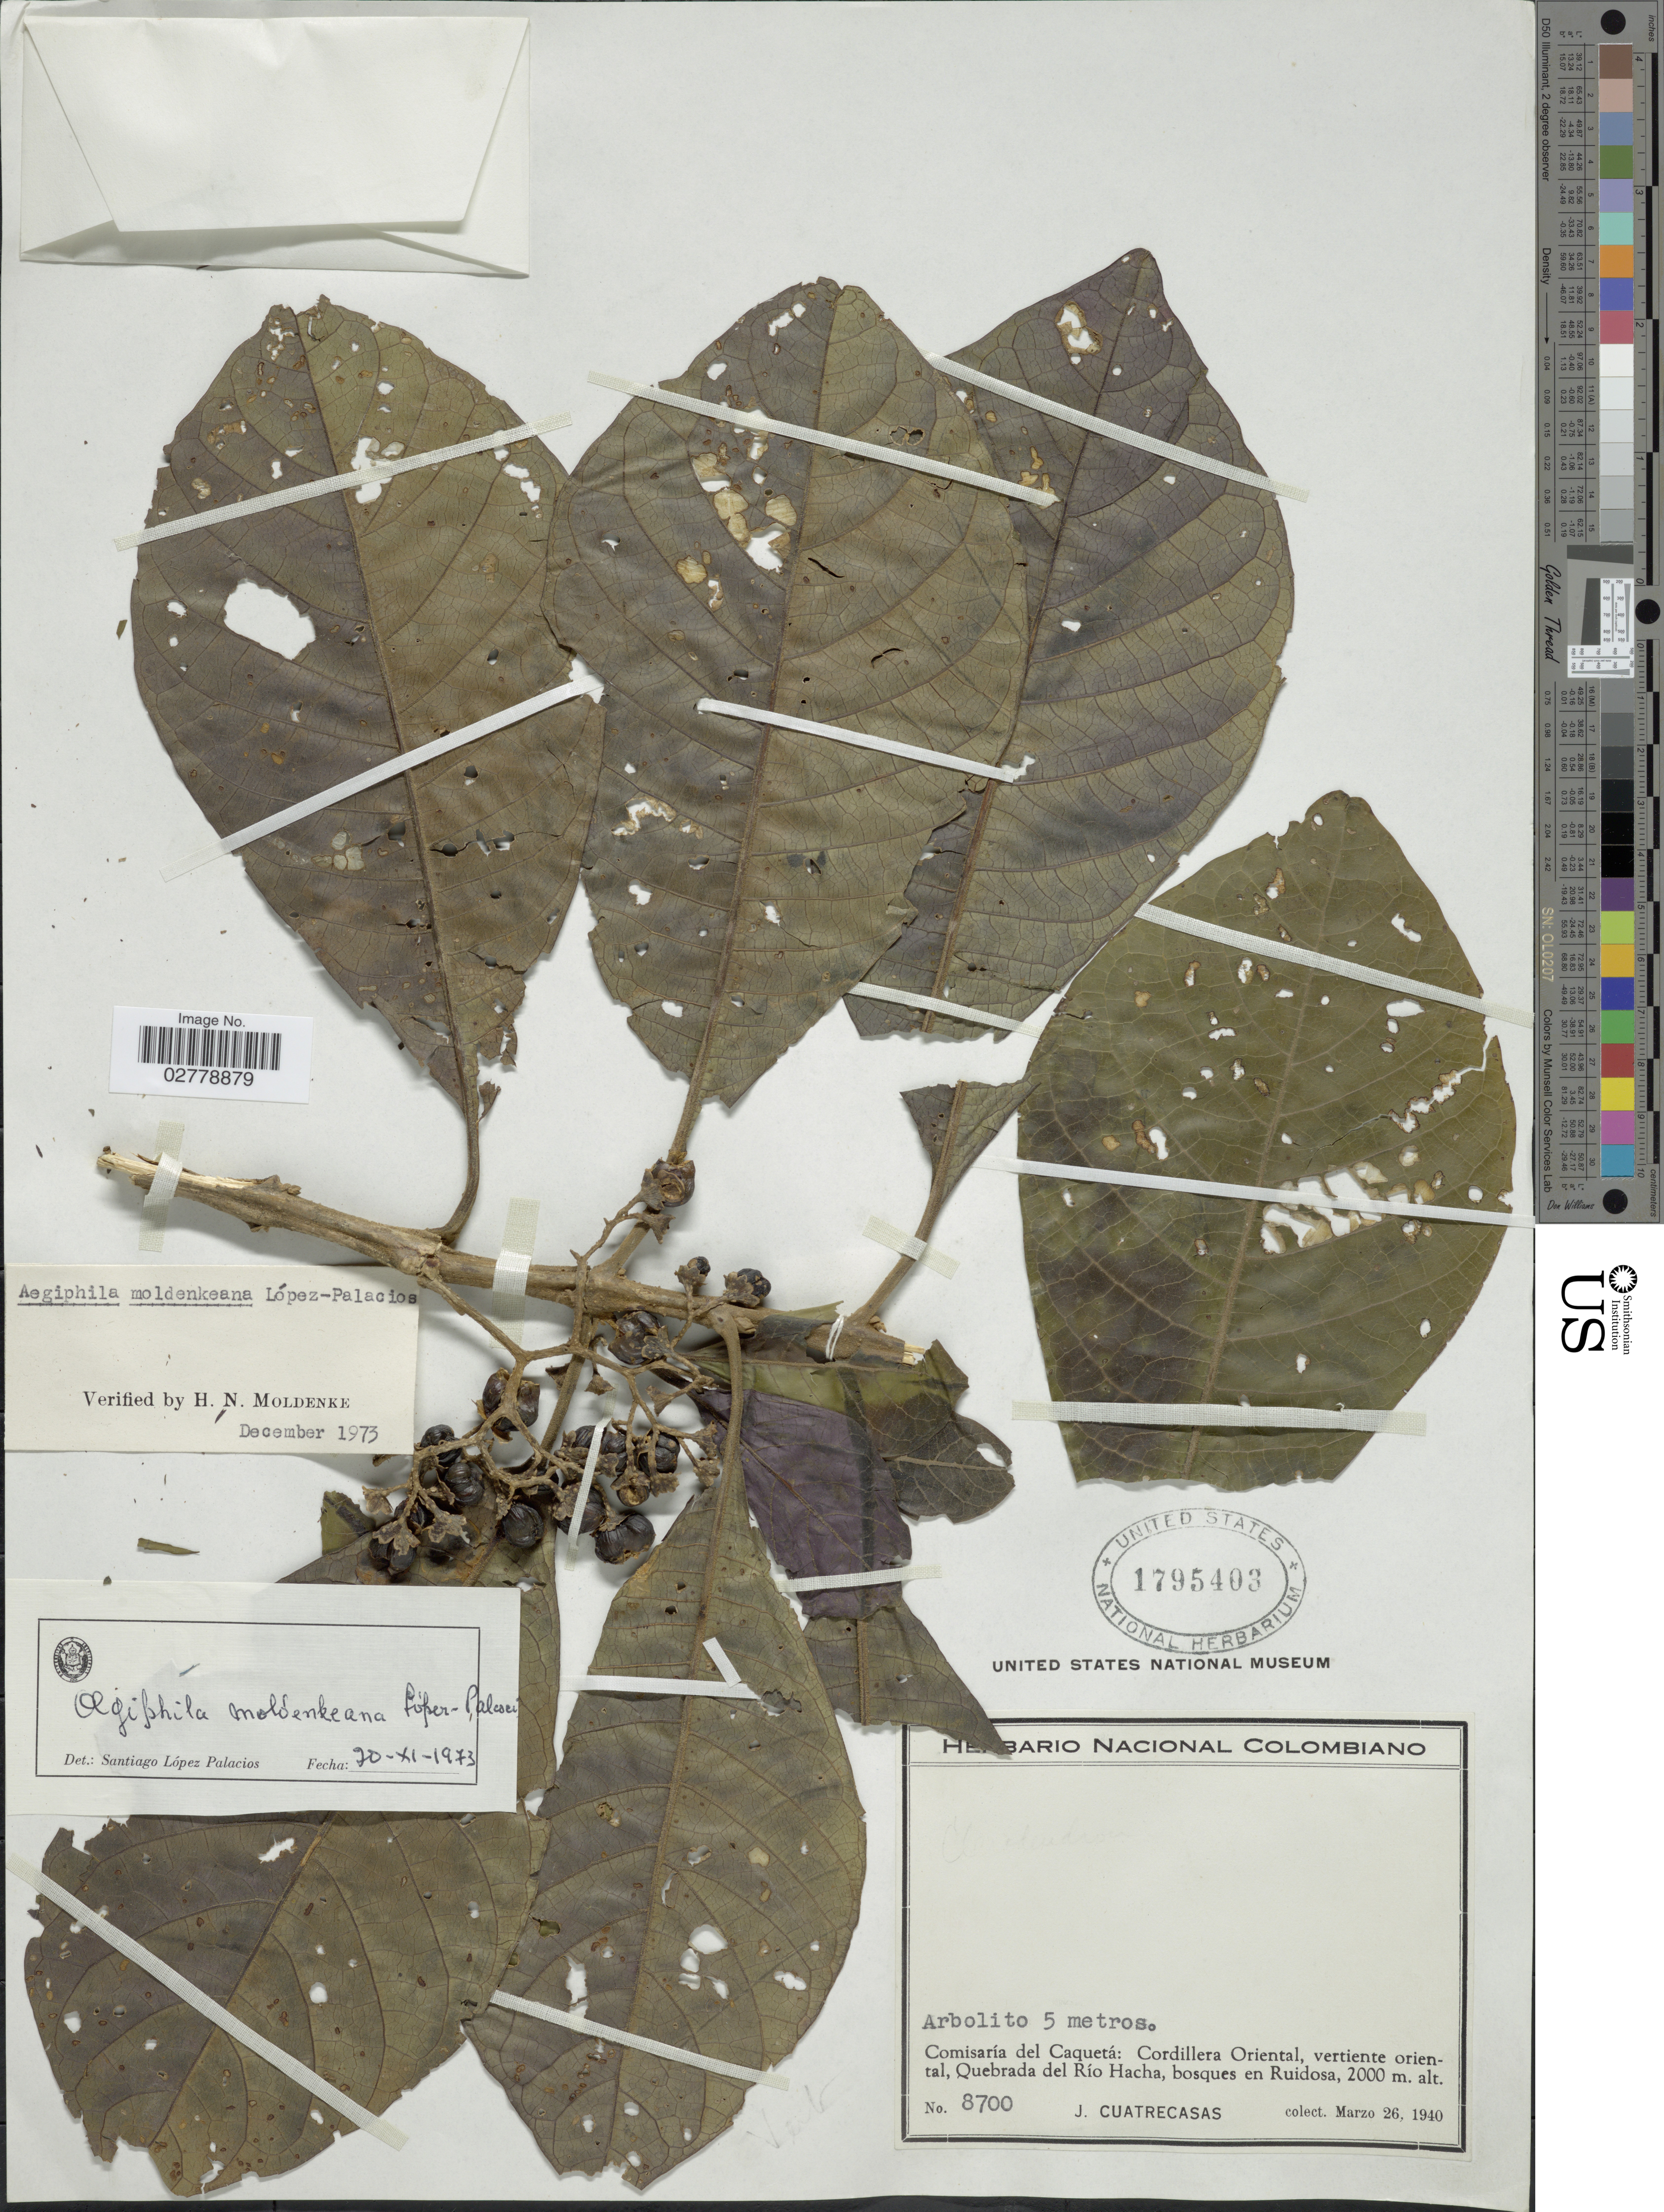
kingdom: Plantae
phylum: Tracheophyta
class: Magnoliopsida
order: Lamiales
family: Lamiaceae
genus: Aegiphila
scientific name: Aegiphila moldenkeana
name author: López-Pal.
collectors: J. Cuatrecasas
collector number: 8700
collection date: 1940-03-26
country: Colombia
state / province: Caquetá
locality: Comisaría del Caquetá: Cordillera Oriental, vertiente oriental, Quebrada del Río Hacha, bosques en Ruidosa.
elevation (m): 2000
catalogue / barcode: US 1795403